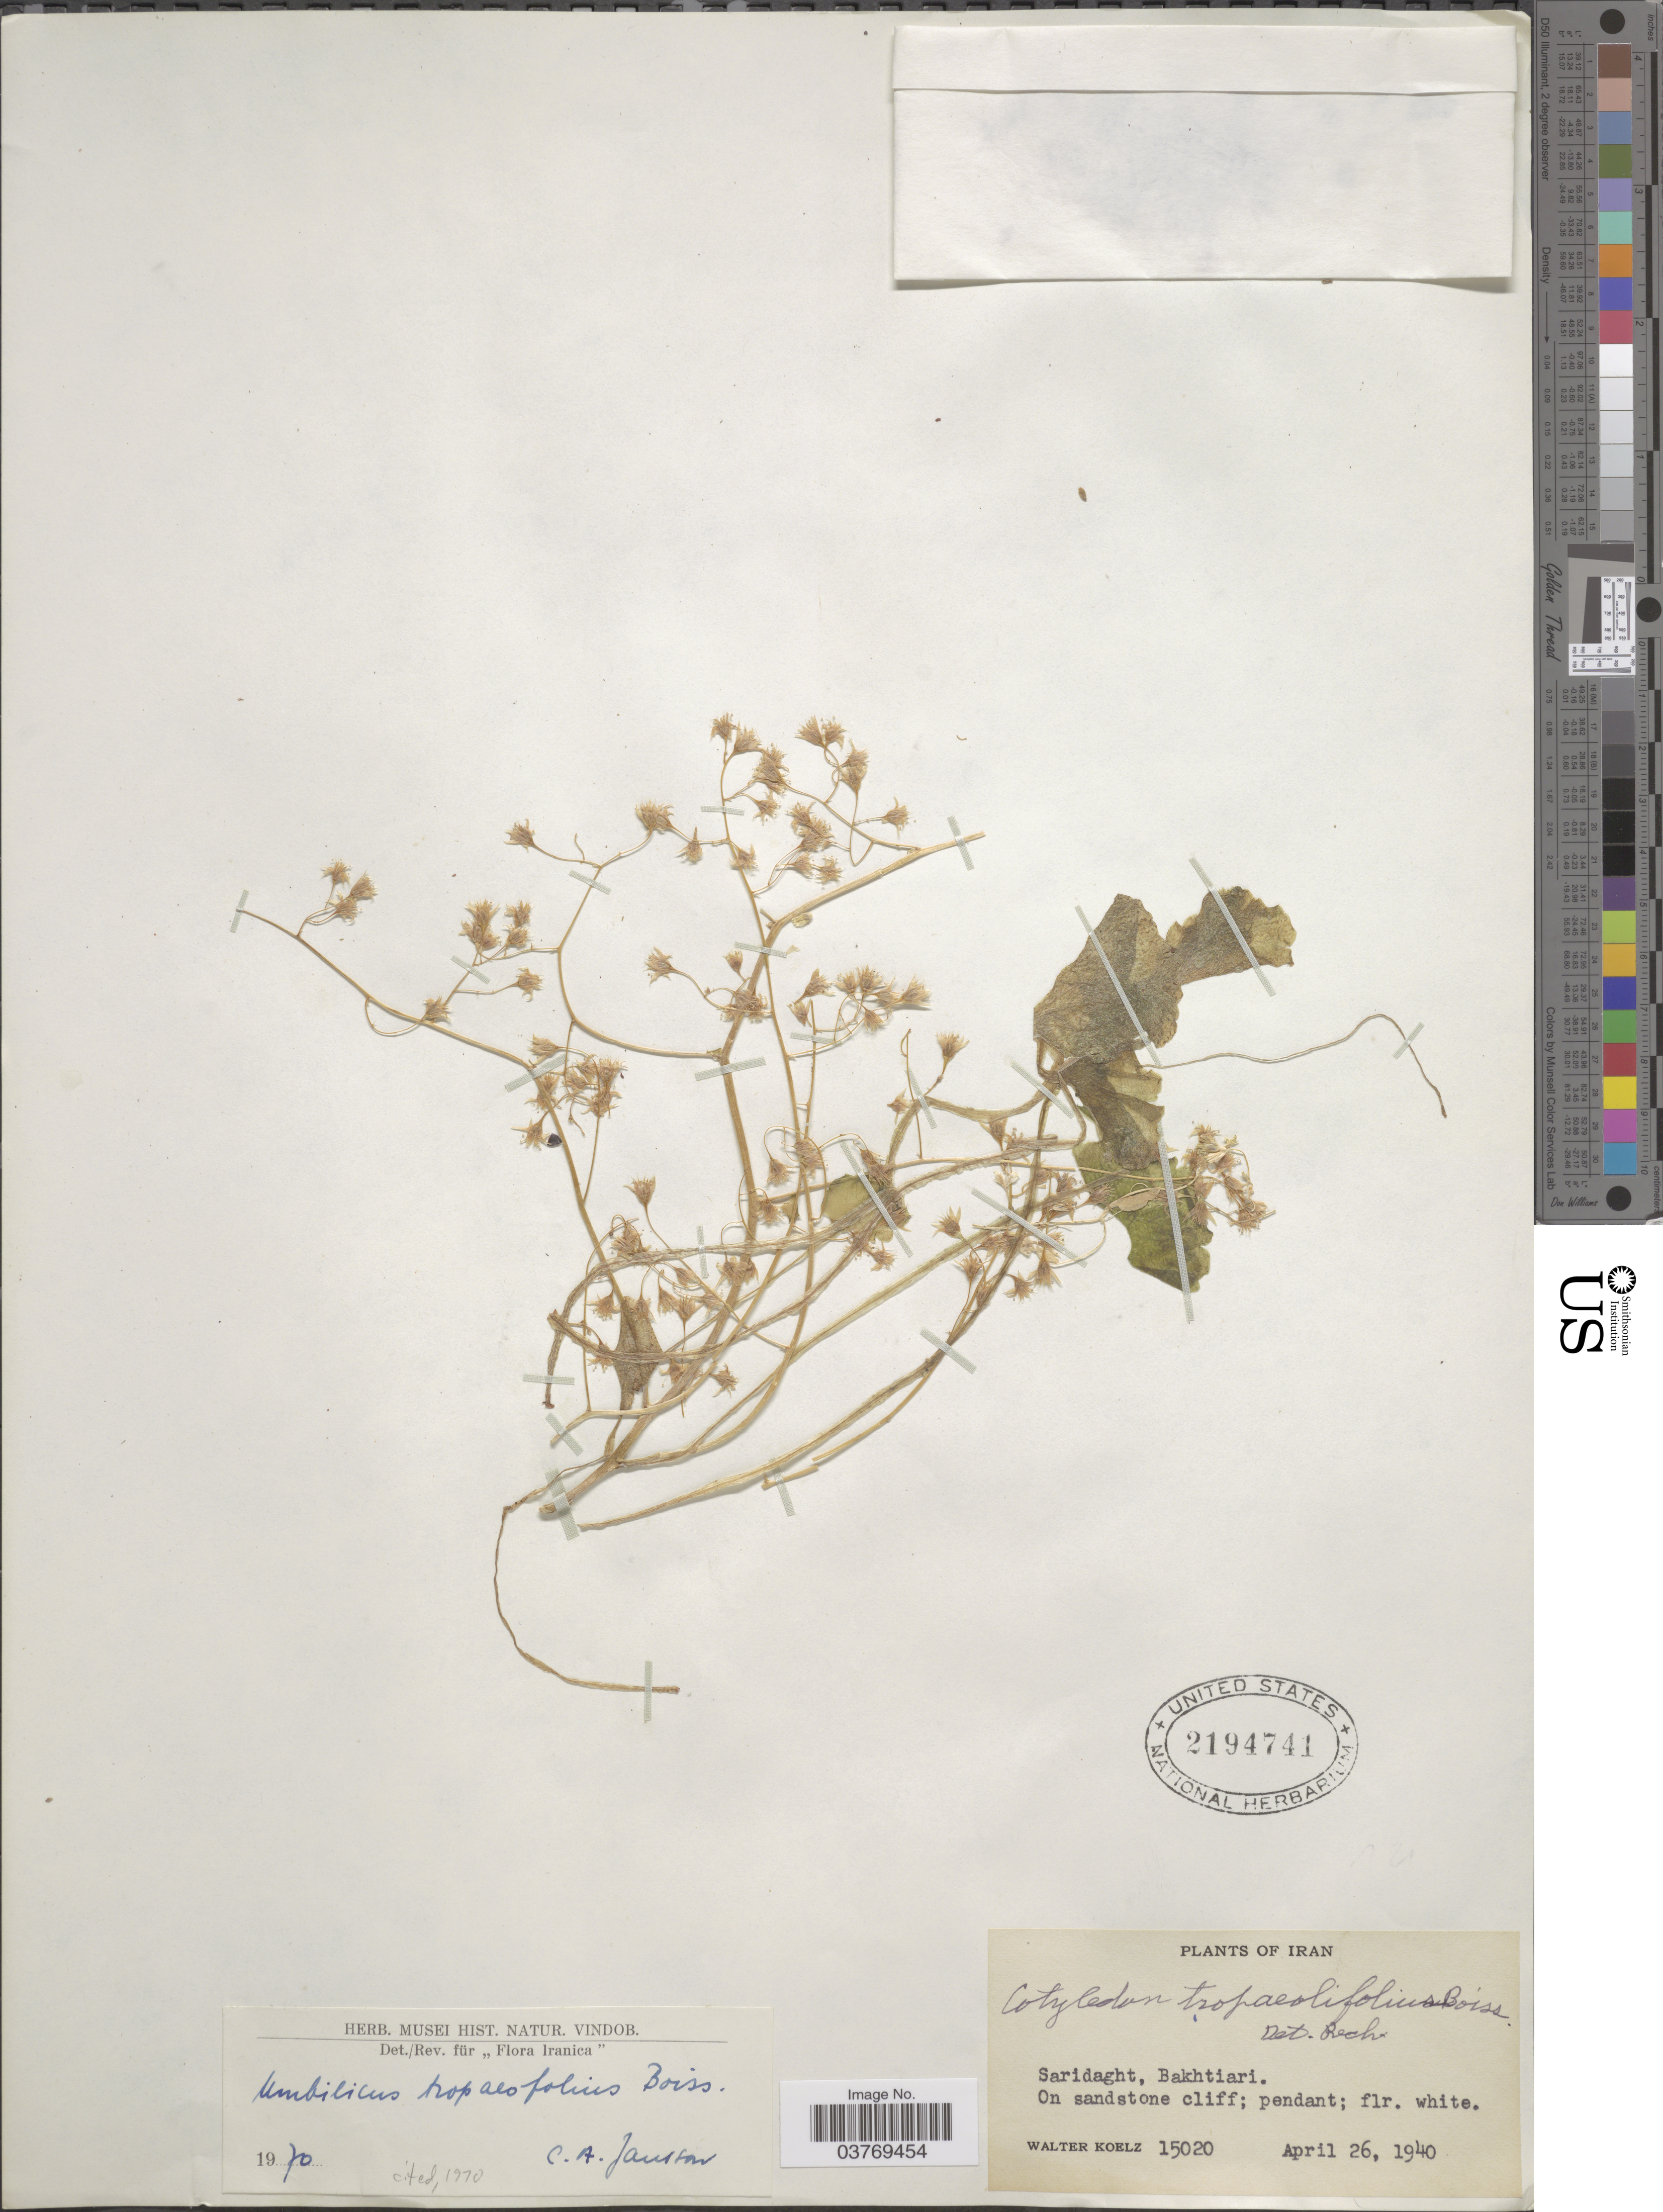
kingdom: Plantae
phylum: Tracheophyta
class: Magnoliopsida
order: Saxifragales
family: Crassulaceae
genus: Cotyledon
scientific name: Cotyledon tropaeolifolia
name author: (Boiss.) Bornm.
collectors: W. N. Koelz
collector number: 15020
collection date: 1940-04-26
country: Iran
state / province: Chahar Mahaal and Bakhtiari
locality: Saridaght, Bakhtiari. On sandstone cliff.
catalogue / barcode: US 2194741